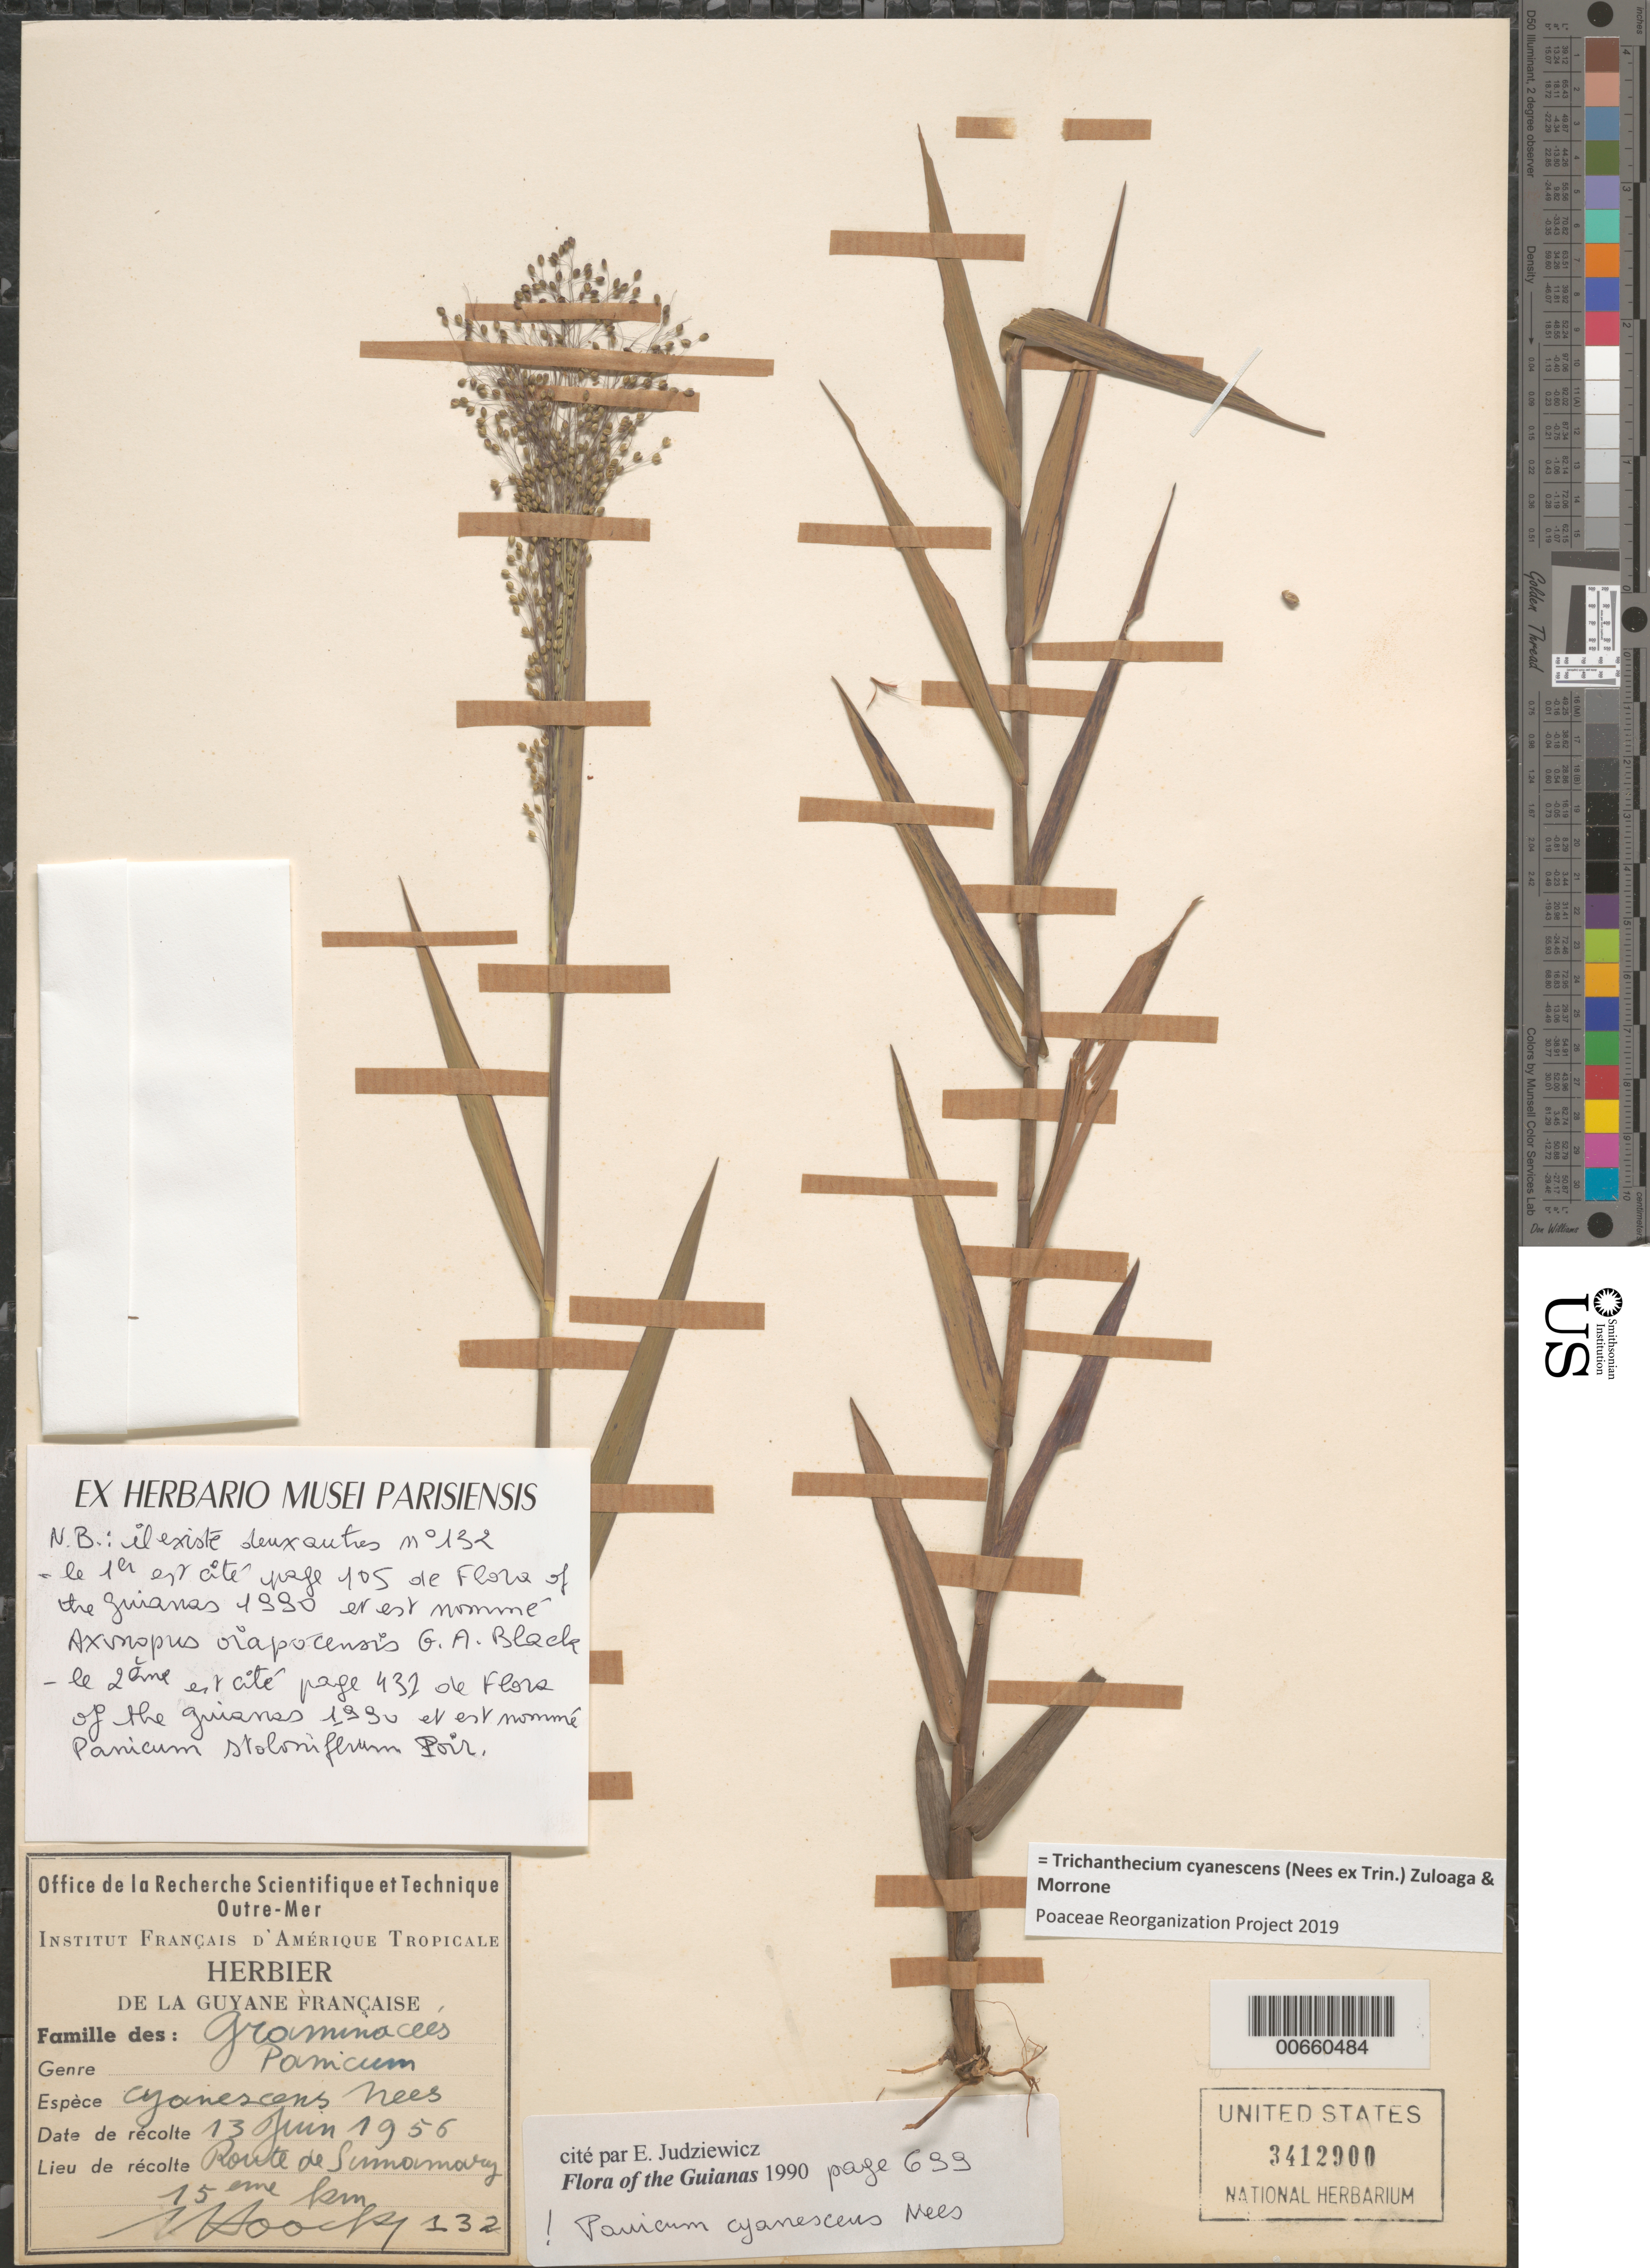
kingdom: Plantae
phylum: Tracheophyta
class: Liliopsida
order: Poales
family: Poaceae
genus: Trichanthecium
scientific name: Trichanthecium cyanescens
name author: (Nees ex Trin.) Zuloaga & Morrone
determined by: Poaceae Reorganization Project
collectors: J. Hoock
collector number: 123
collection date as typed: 13-Jun-56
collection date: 1956-06-13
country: French Guiana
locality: Route de Sinnamary, km 15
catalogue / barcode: US 3412900